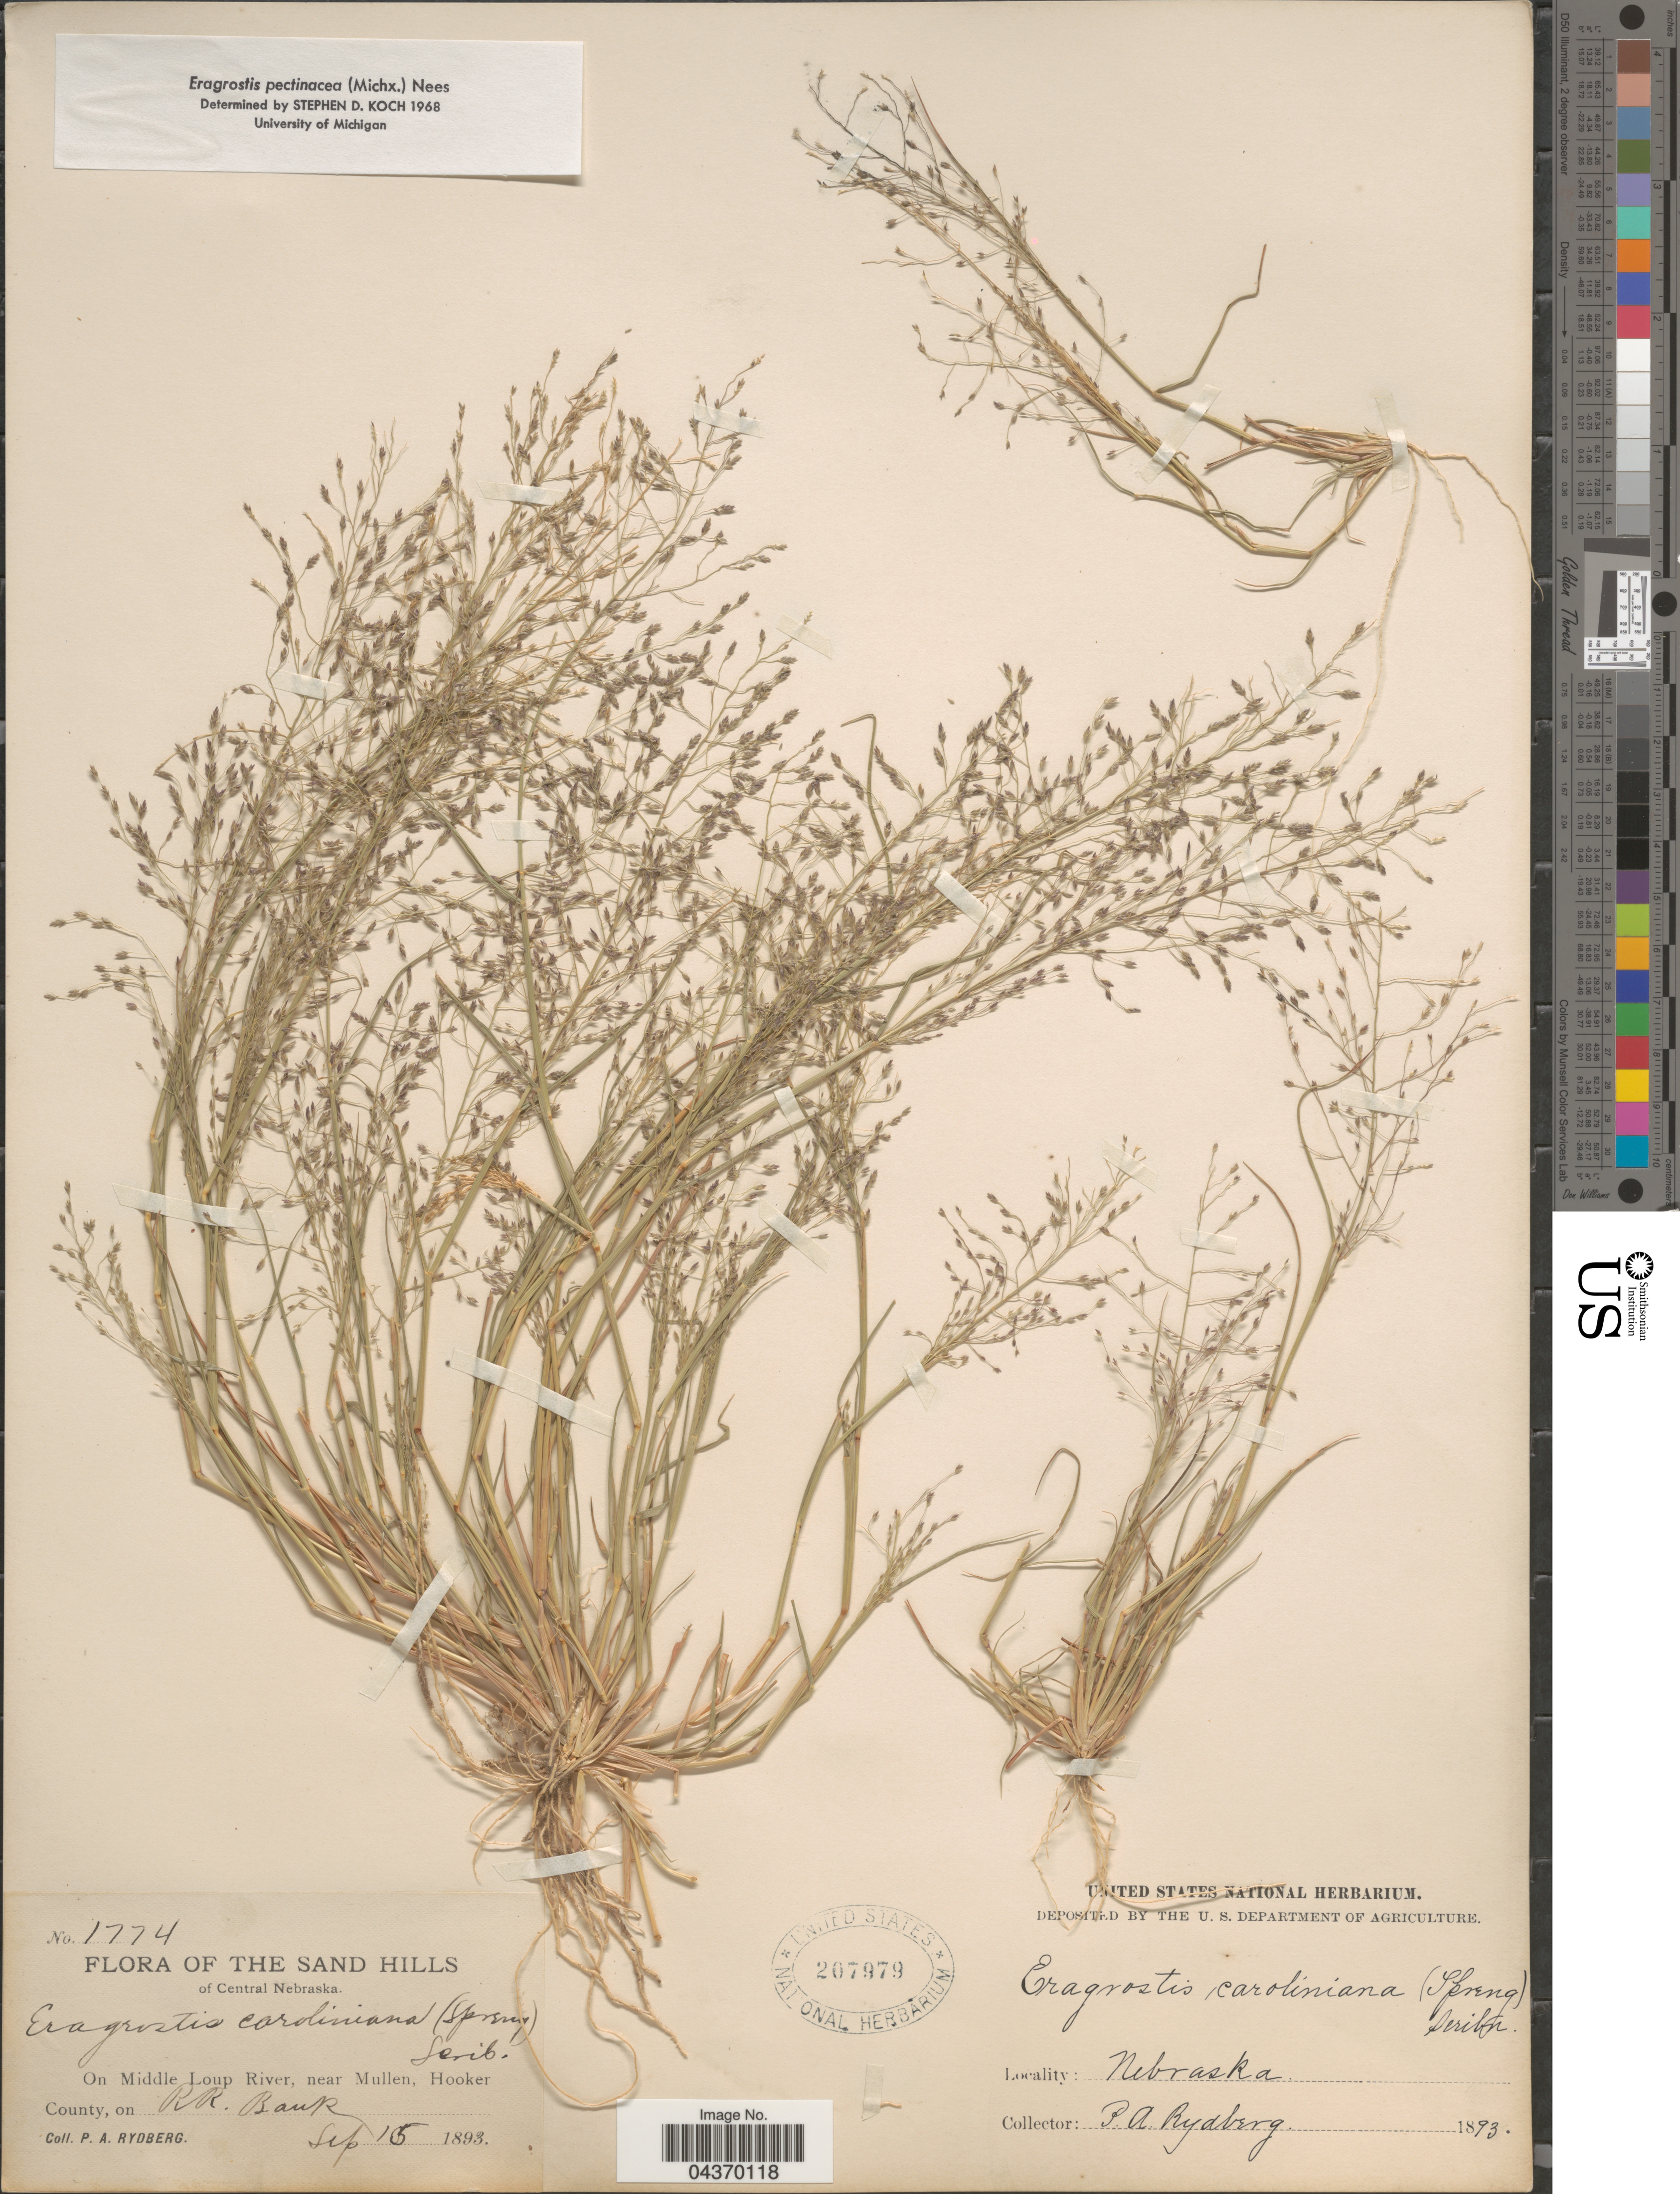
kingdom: Plantae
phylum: Tracheophyta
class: Liliopsida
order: Poales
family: Poaceae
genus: Eragrostis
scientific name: Eragrostis pectinacea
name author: (Michx.) Nees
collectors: P. A. Rydberg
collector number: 1774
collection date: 1893-09-15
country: United States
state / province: Nebraska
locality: The Sand Hills of Central Nebraska. On Middle Loup River, near Mullen, Hooker County, on R. R. Bank.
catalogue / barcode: US 207979